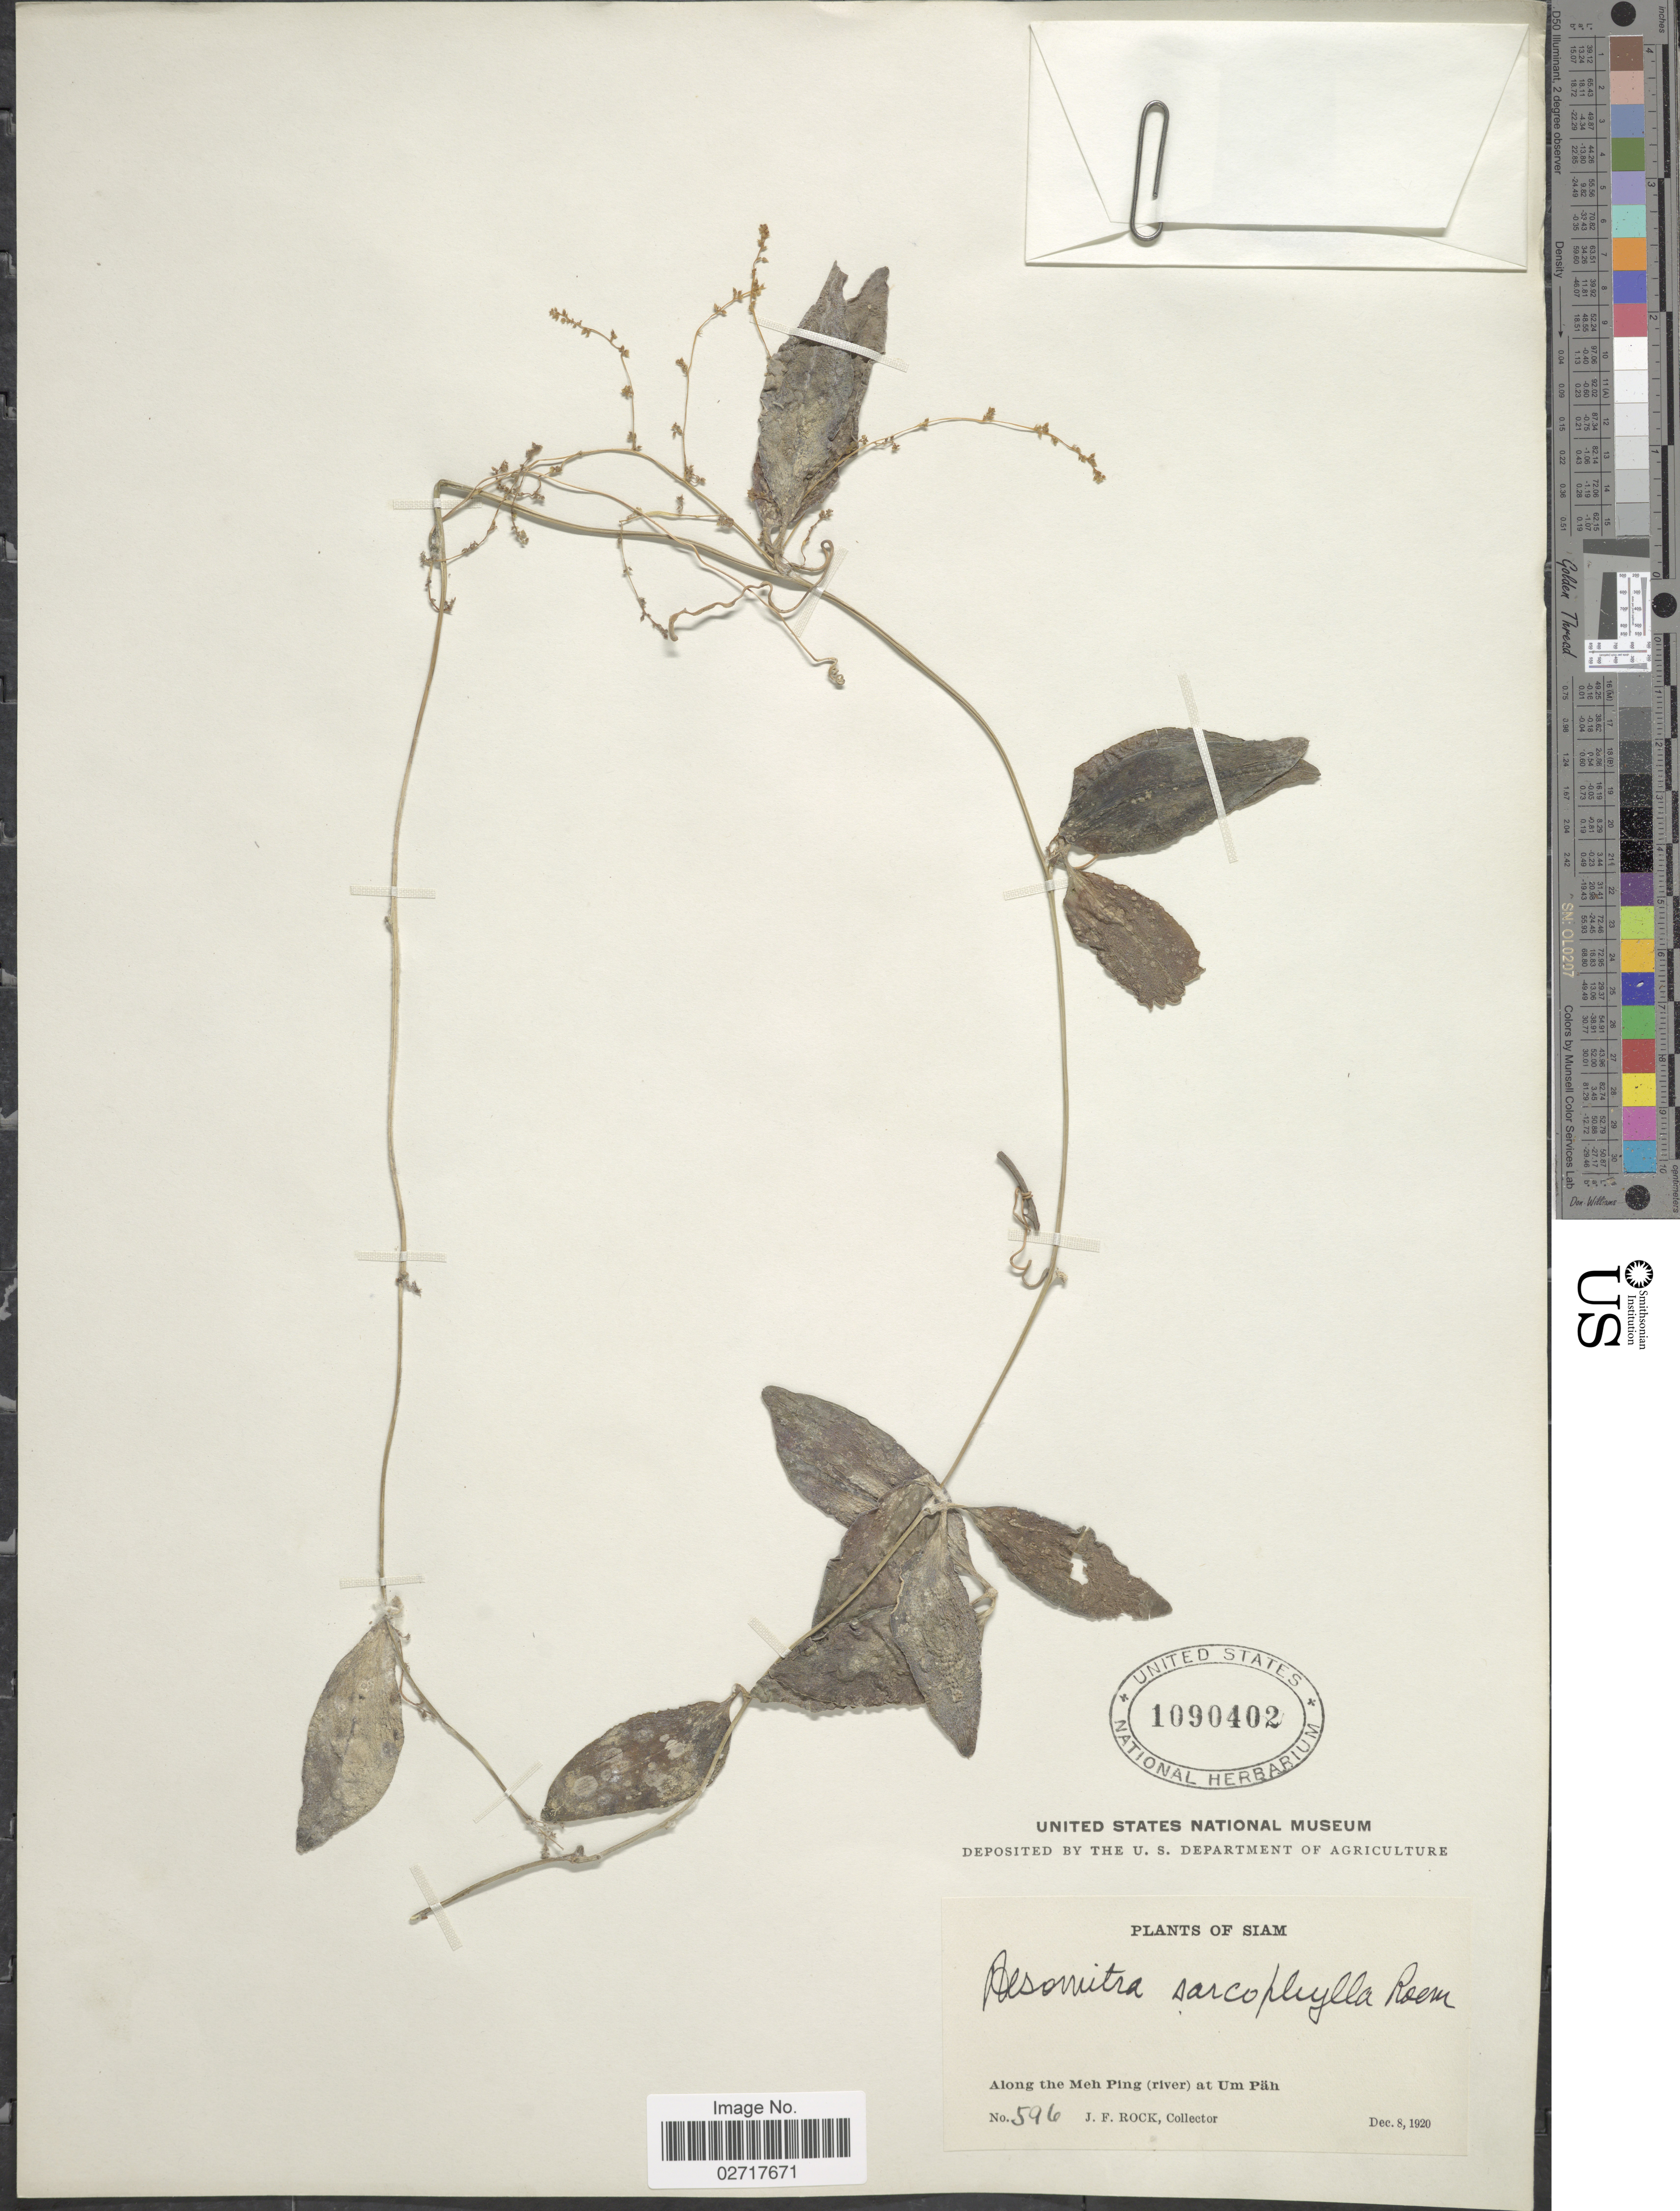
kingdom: Plantae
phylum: Tracheophyta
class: Magnoliopsida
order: Cucurbitales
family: Cucurbitaceae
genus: Neoalsomitra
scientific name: Neoalsomitra sarcophylla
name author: (Wall.) Hutch.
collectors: J. F. Rock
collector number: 596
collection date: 1920-12-08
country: Thailand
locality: Siam. Along the Meh Ping (river) at Um Pan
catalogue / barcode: US 1090402